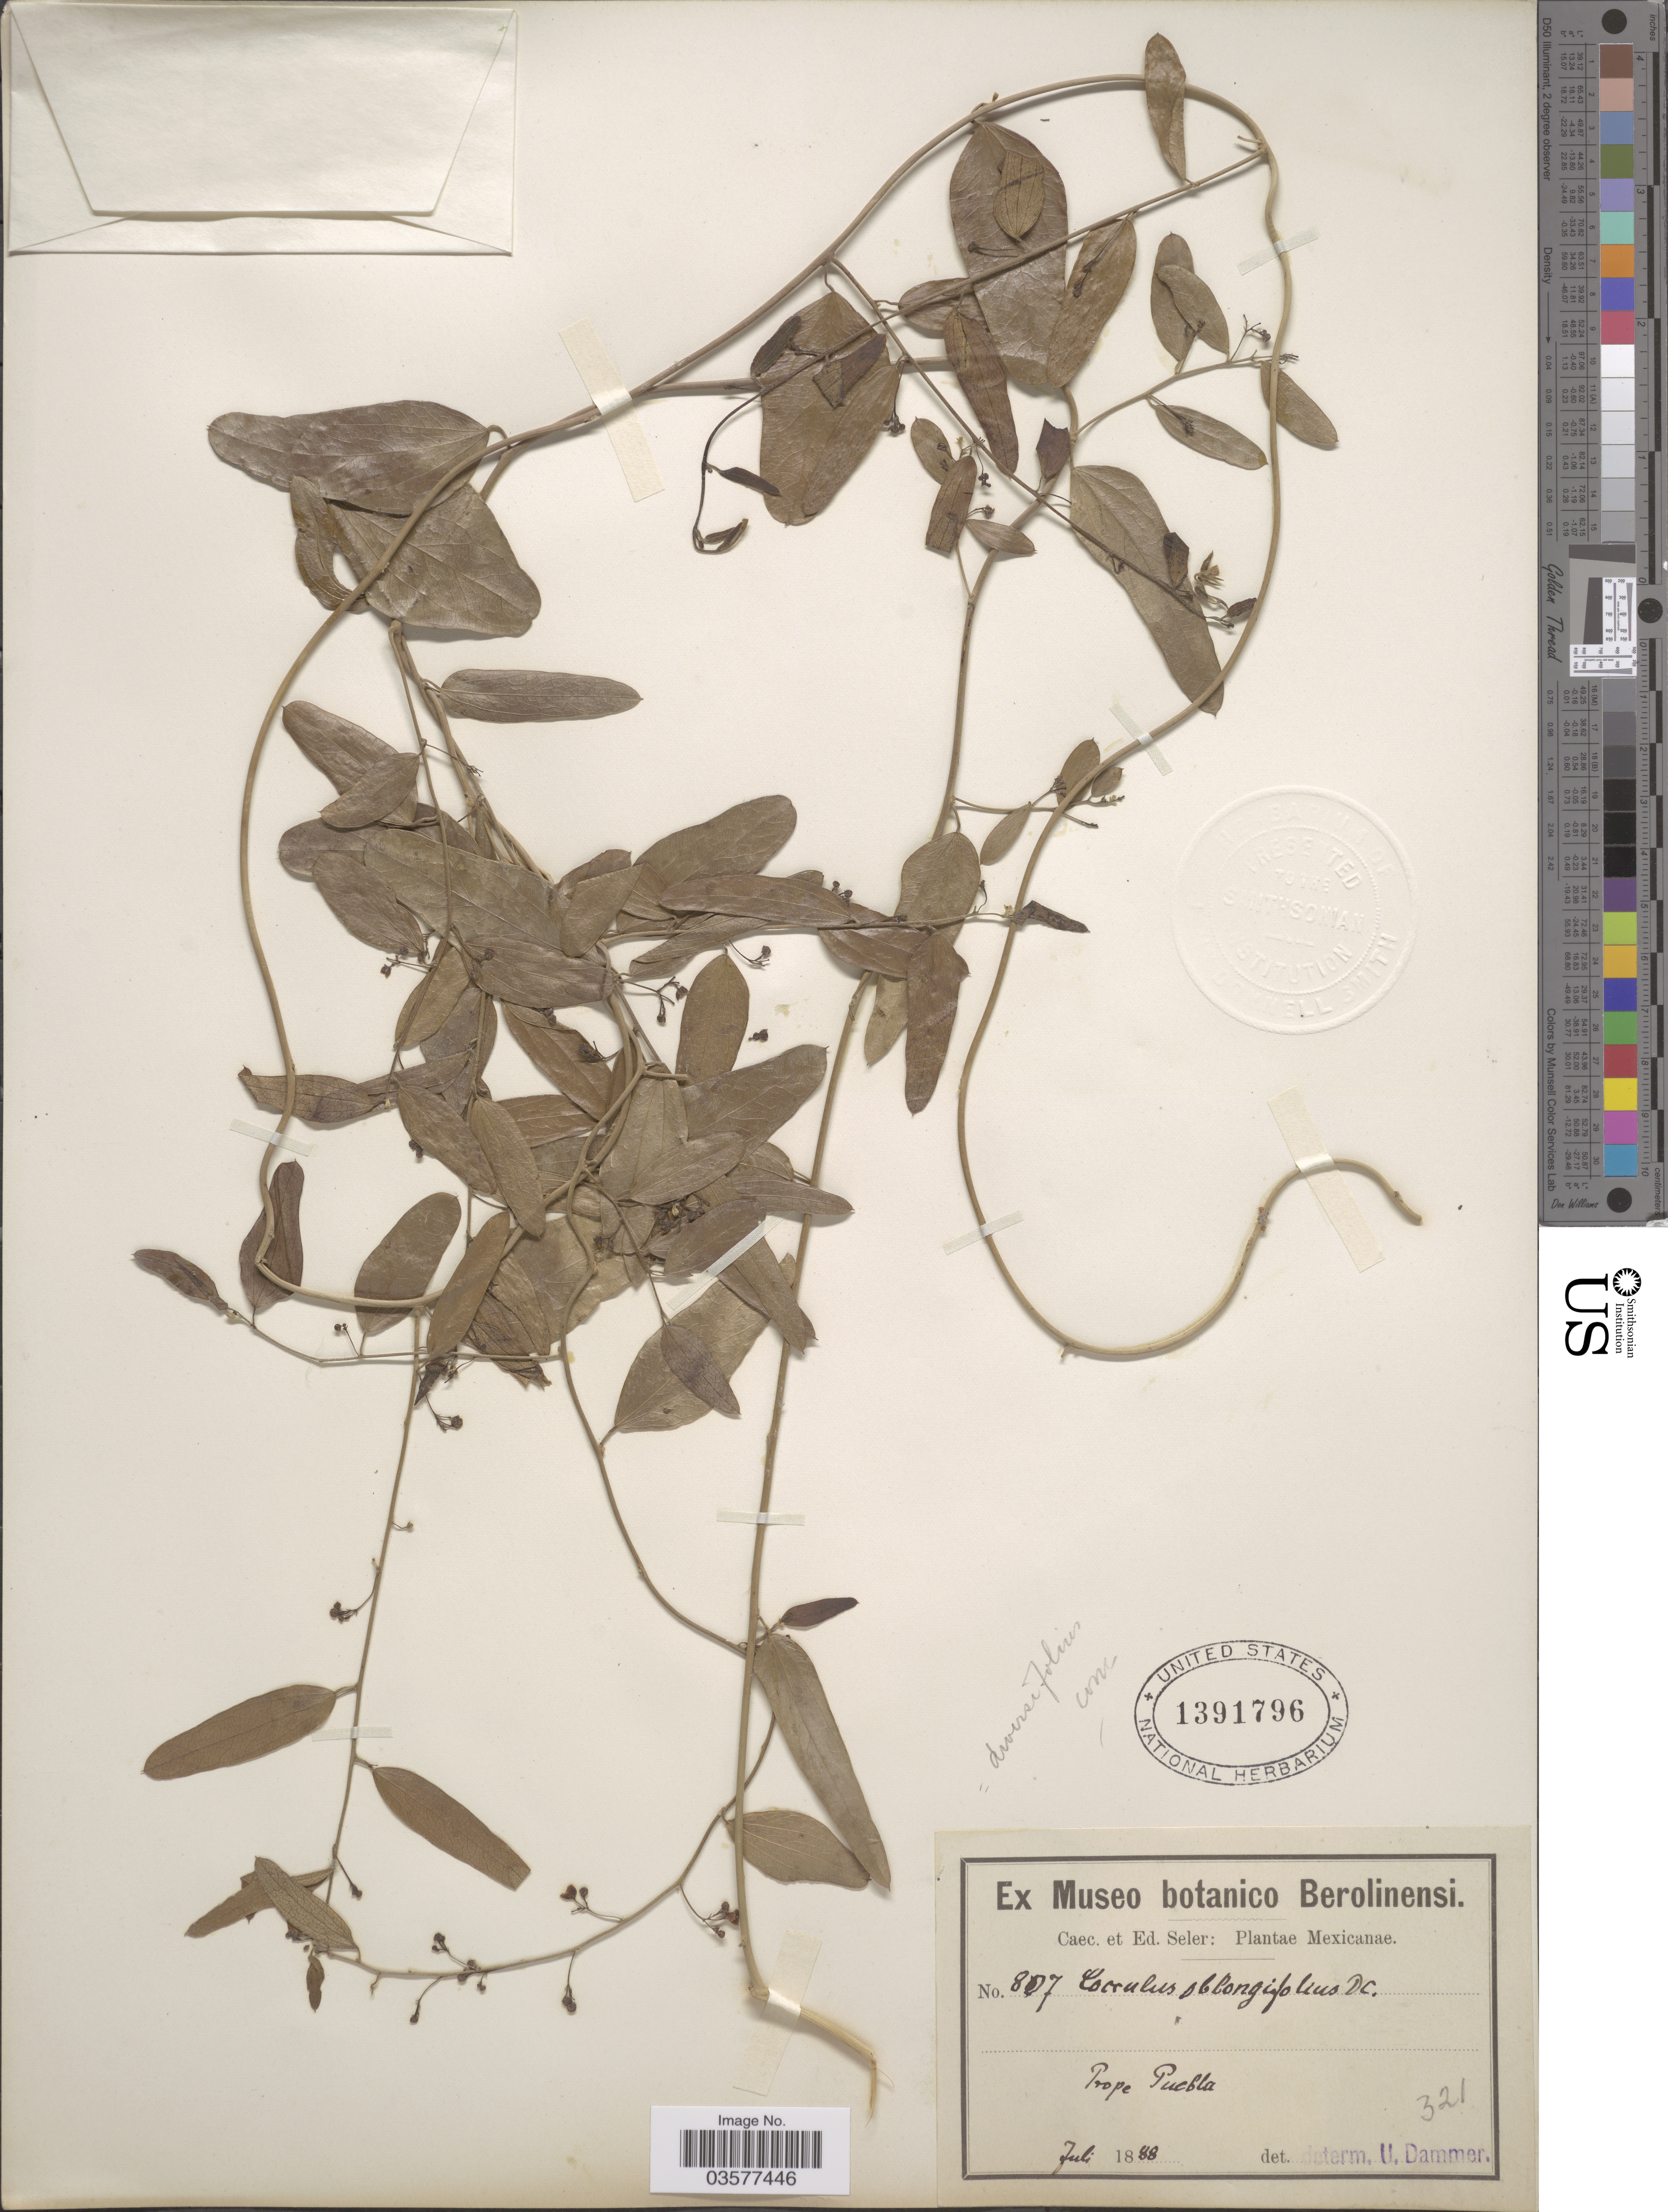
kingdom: Plantae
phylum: Tracheophyta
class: Magnoliopsida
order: Ranunculales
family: Menispermaceae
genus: Cocculus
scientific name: Cocculus diversifolius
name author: DC.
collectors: C. Seler & E. G. Seler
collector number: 807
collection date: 1888-07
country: Mexico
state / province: Puebla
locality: Prope Puebla.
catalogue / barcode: US 1391796